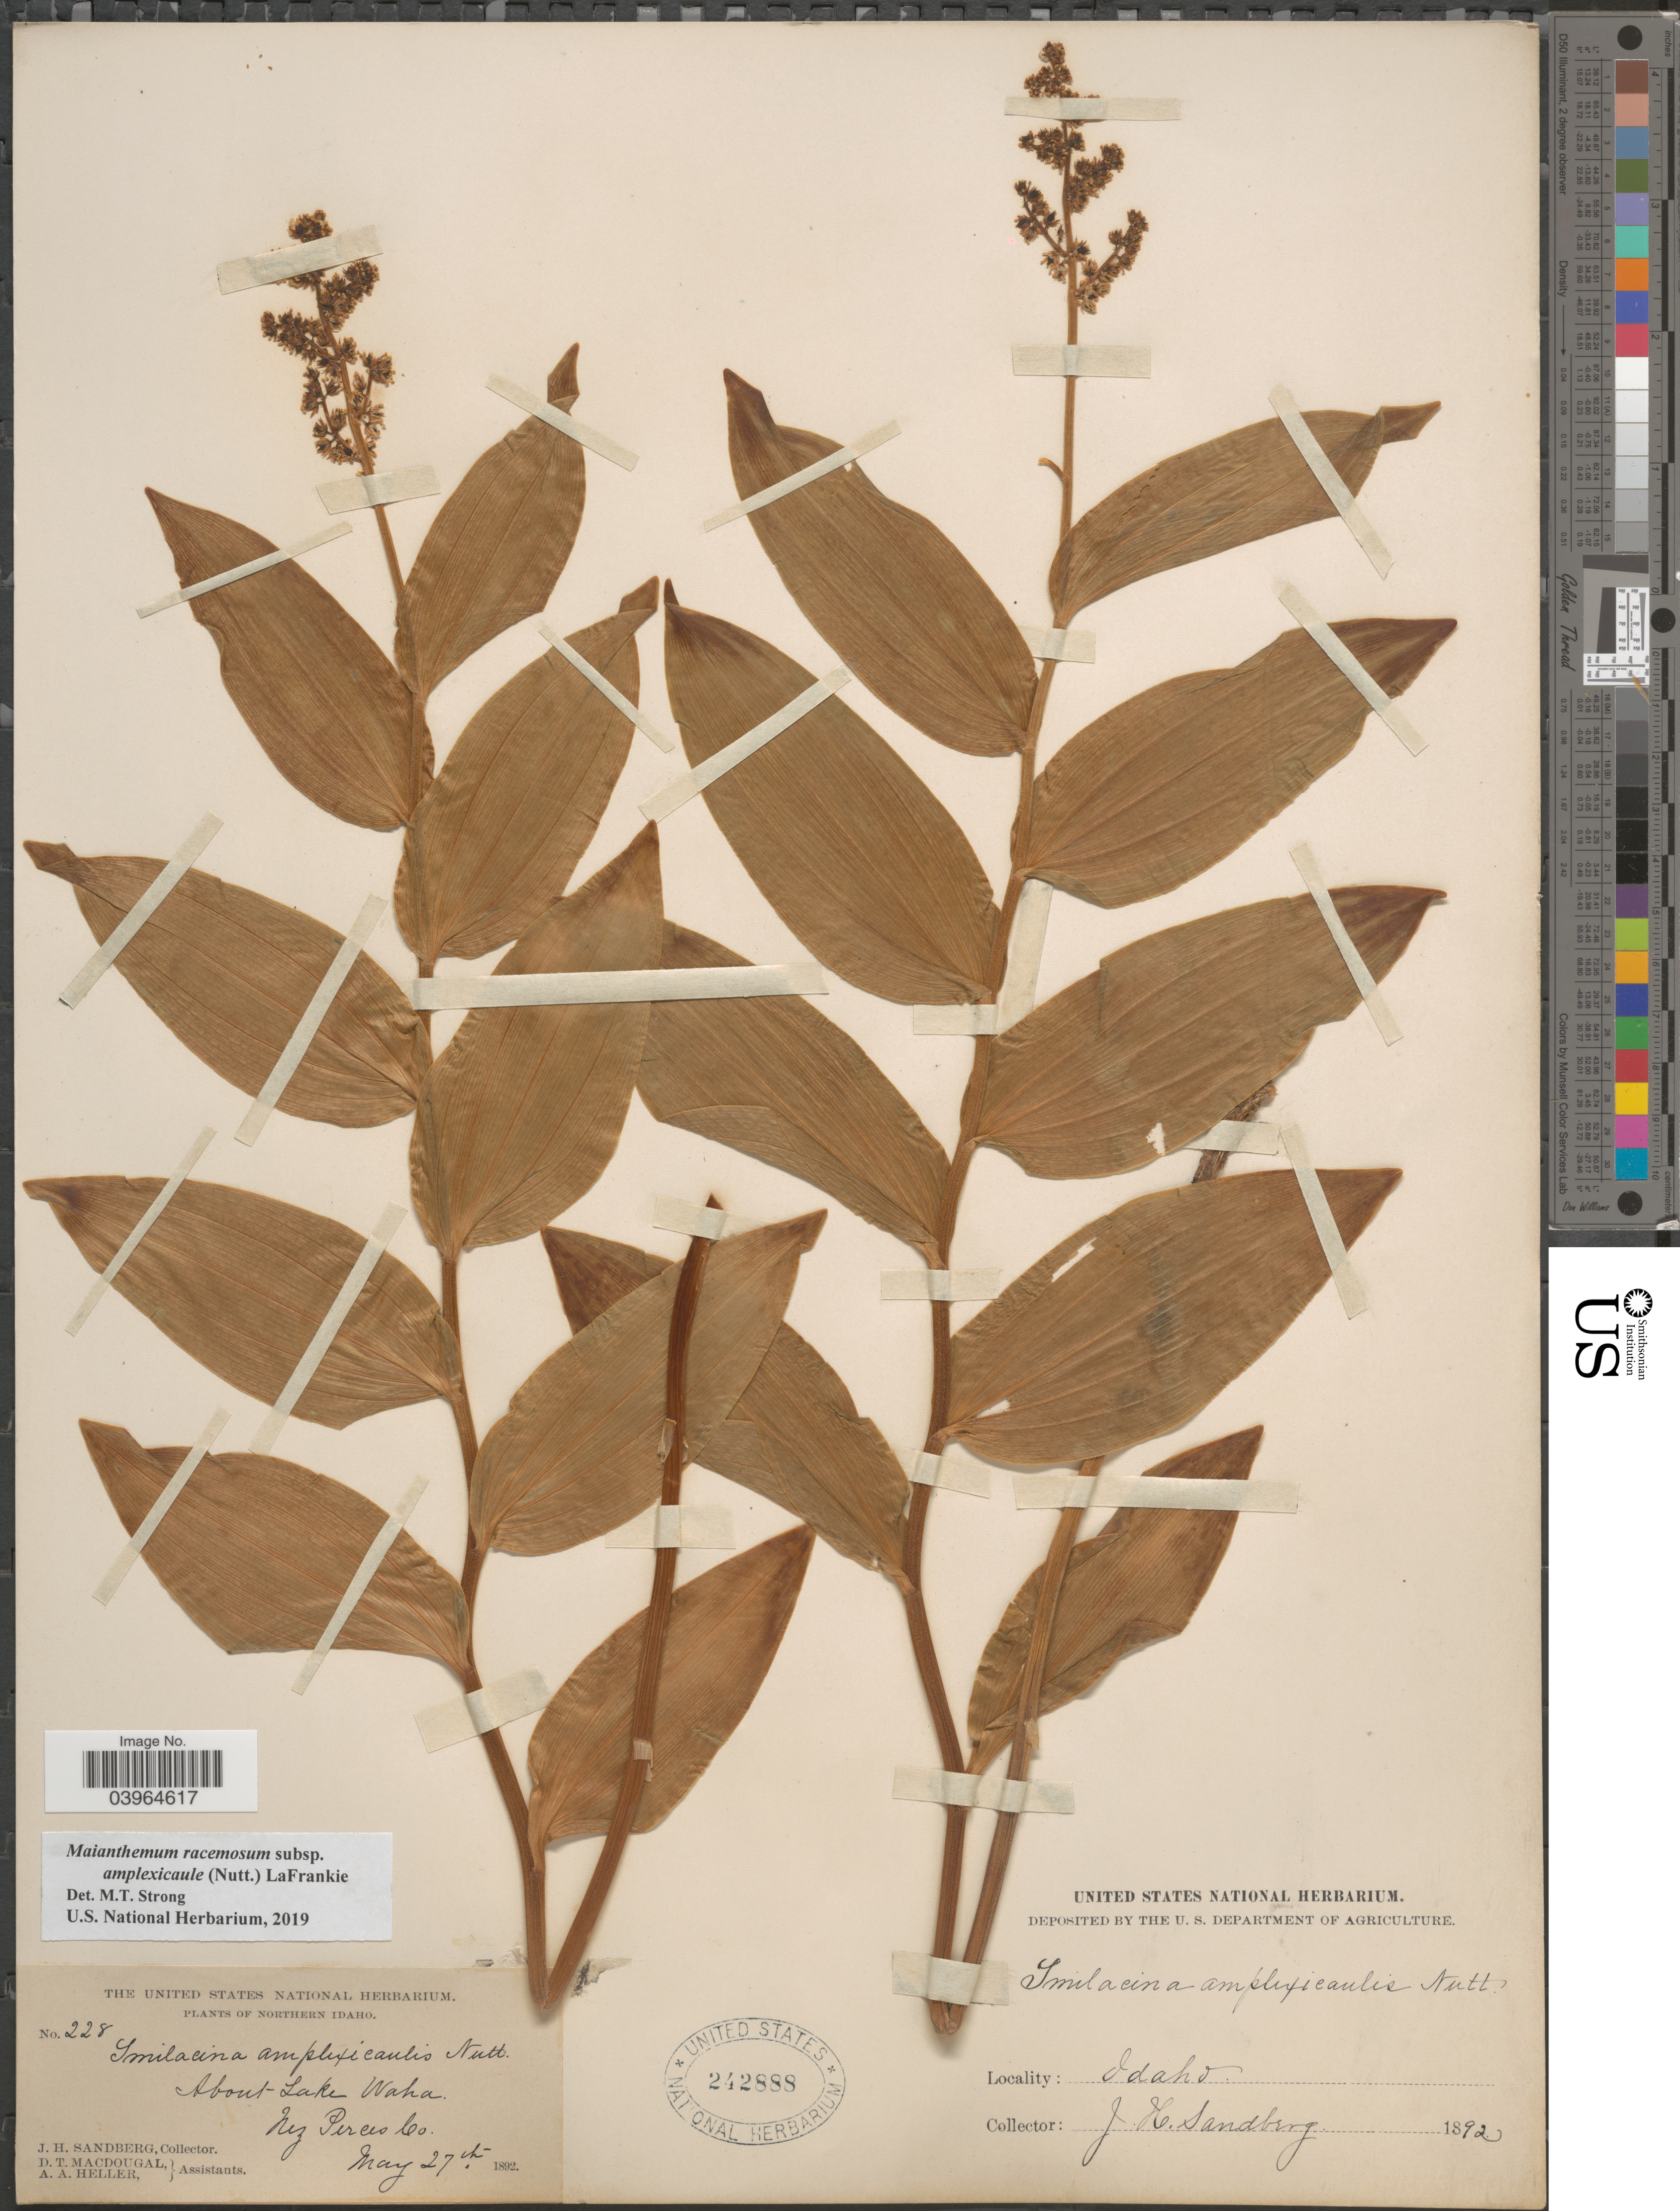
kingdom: Plantae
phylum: Tracheophyta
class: Liliopsida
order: Asparagales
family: Asparagaceae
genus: Maianthemum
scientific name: Maianthemum racemosum subsp. amplexicaule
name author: (Nutt.) LaFrankie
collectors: J. H. Sandberg, D. T. MacDougal & A. A. Heller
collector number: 228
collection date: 1892-05-27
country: United States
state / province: Idaho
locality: Northern Idaho. About Lake Waha. Nez Perces Co.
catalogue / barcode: US 242888